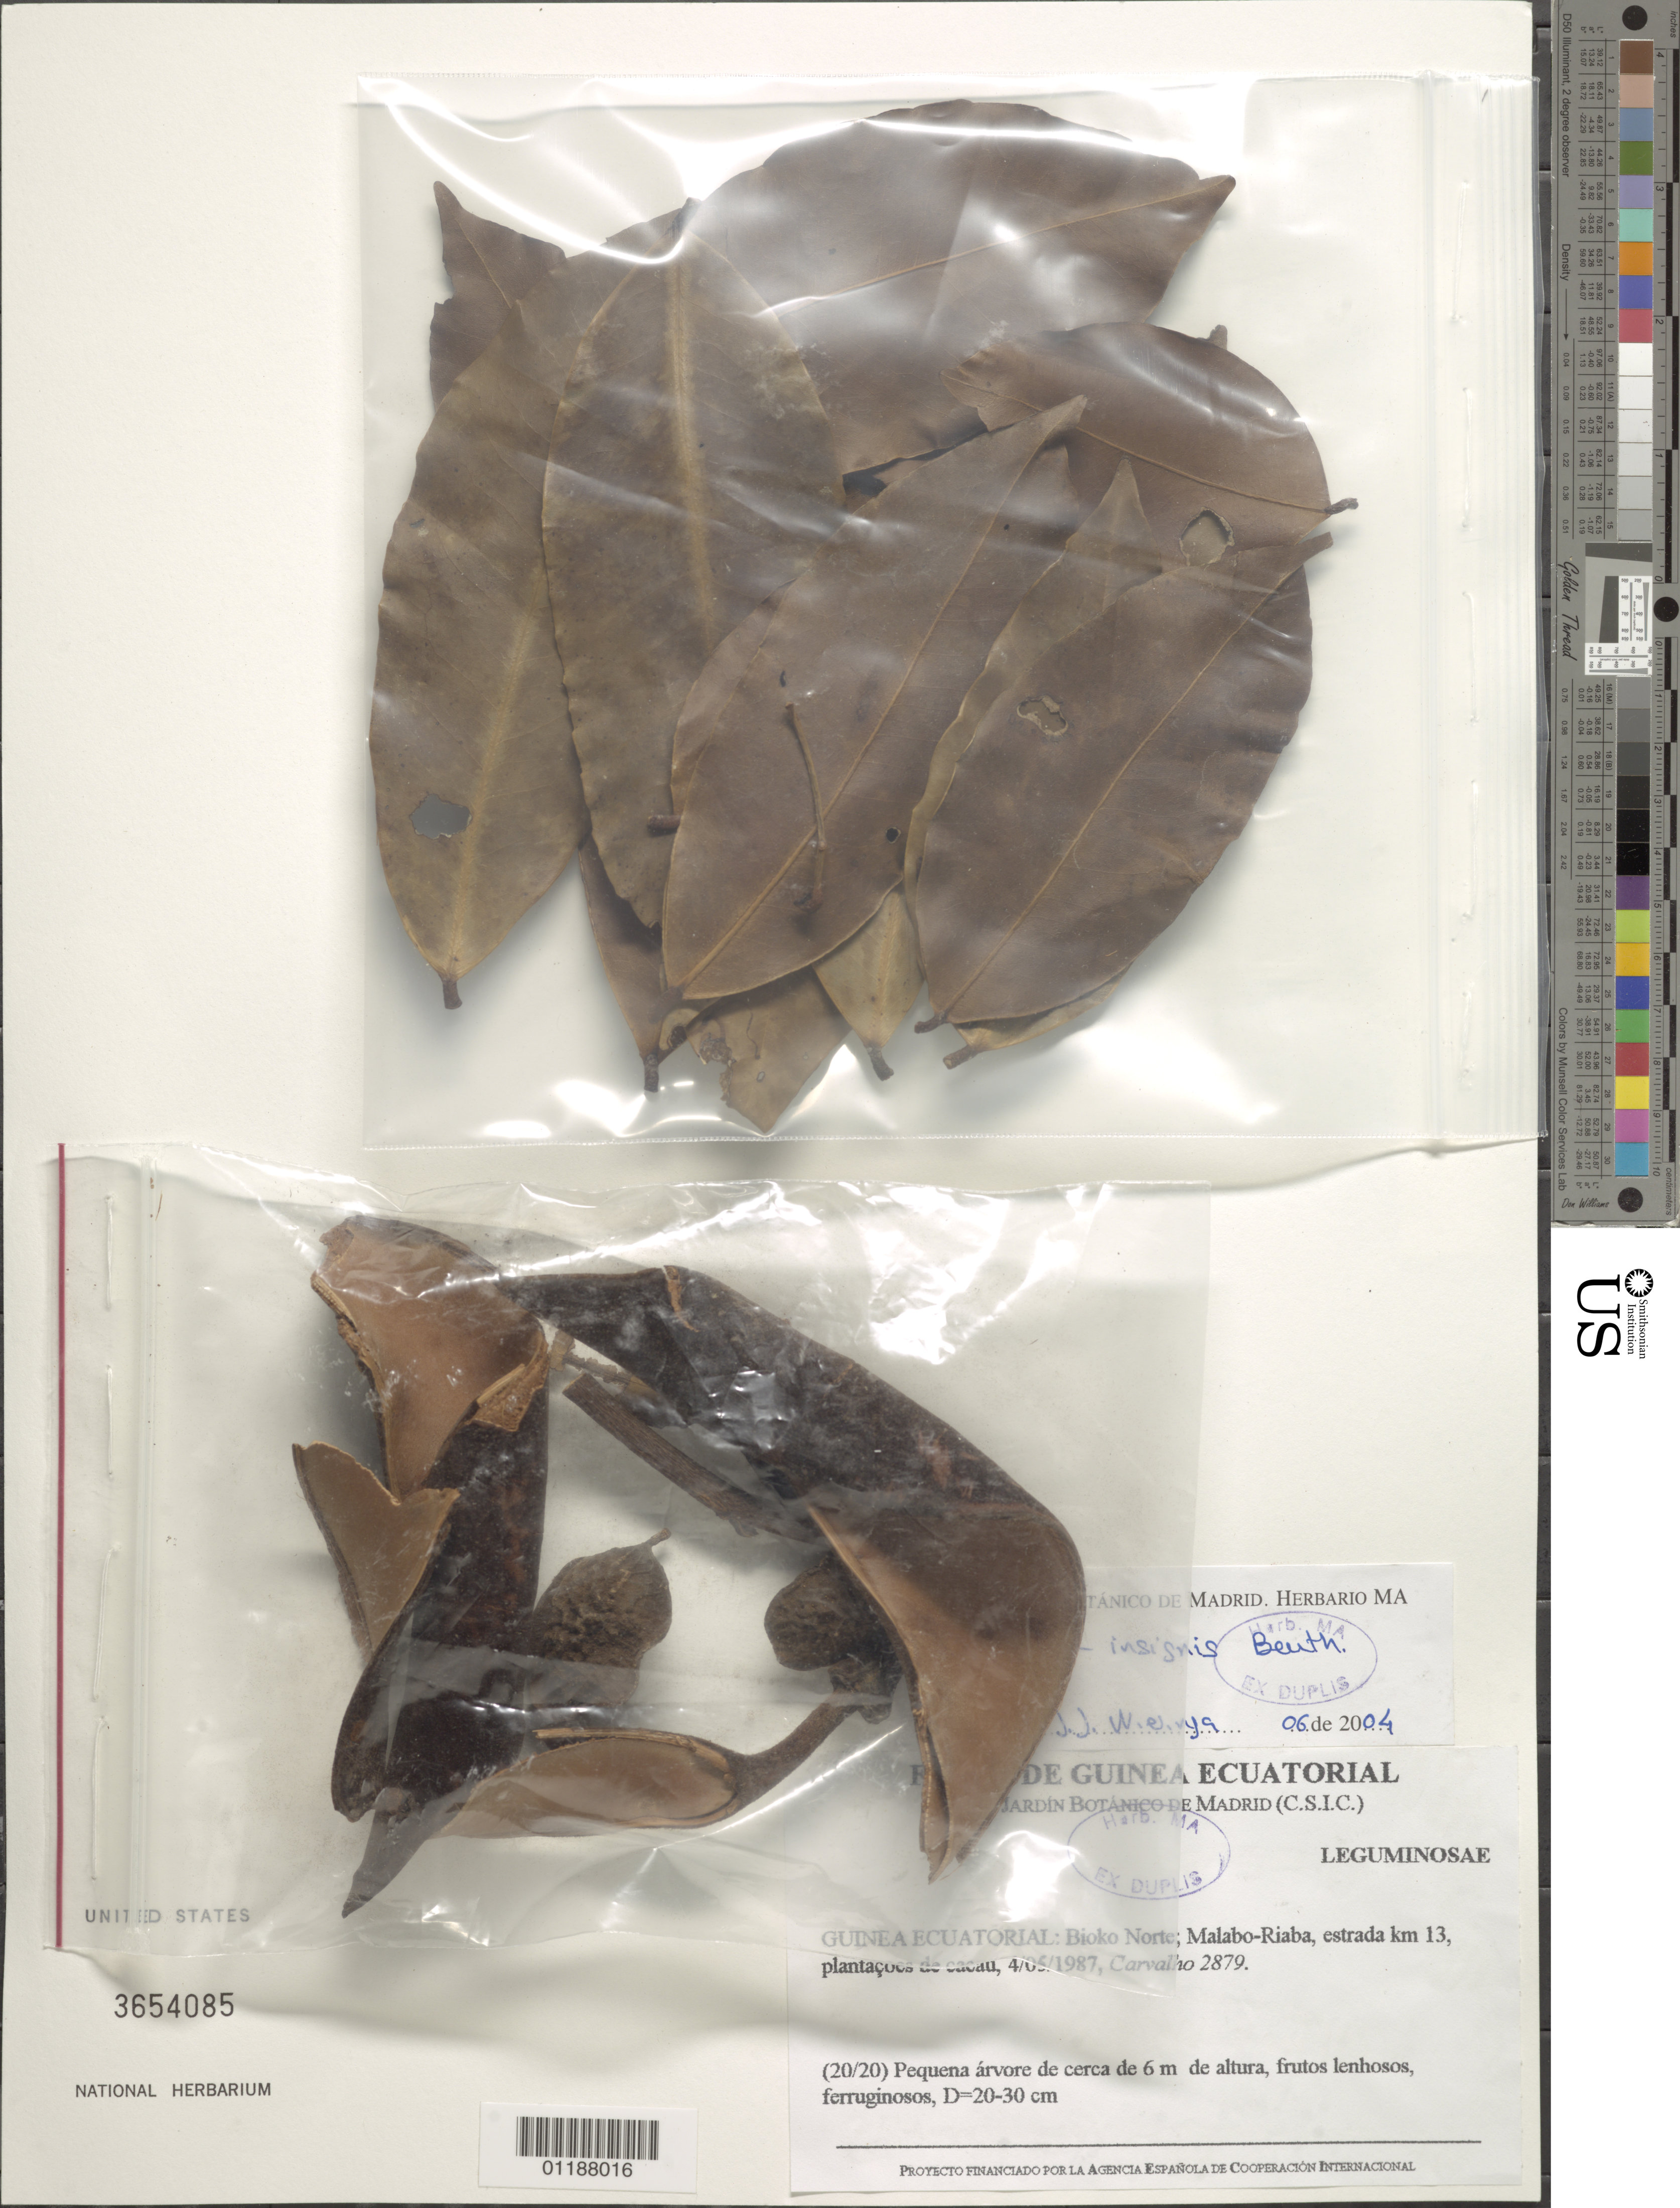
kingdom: Plantae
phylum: Tracheophyta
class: Magnoliopsida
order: Fabales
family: Fabaceae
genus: Baikiaea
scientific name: Baikiaea insignis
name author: Benth.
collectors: L. F. Carvalho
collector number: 2879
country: Equatorial Guinea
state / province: Bioko Norte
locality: Malabo-Riaba, plantacoes de cacau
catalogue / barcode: US 3654085